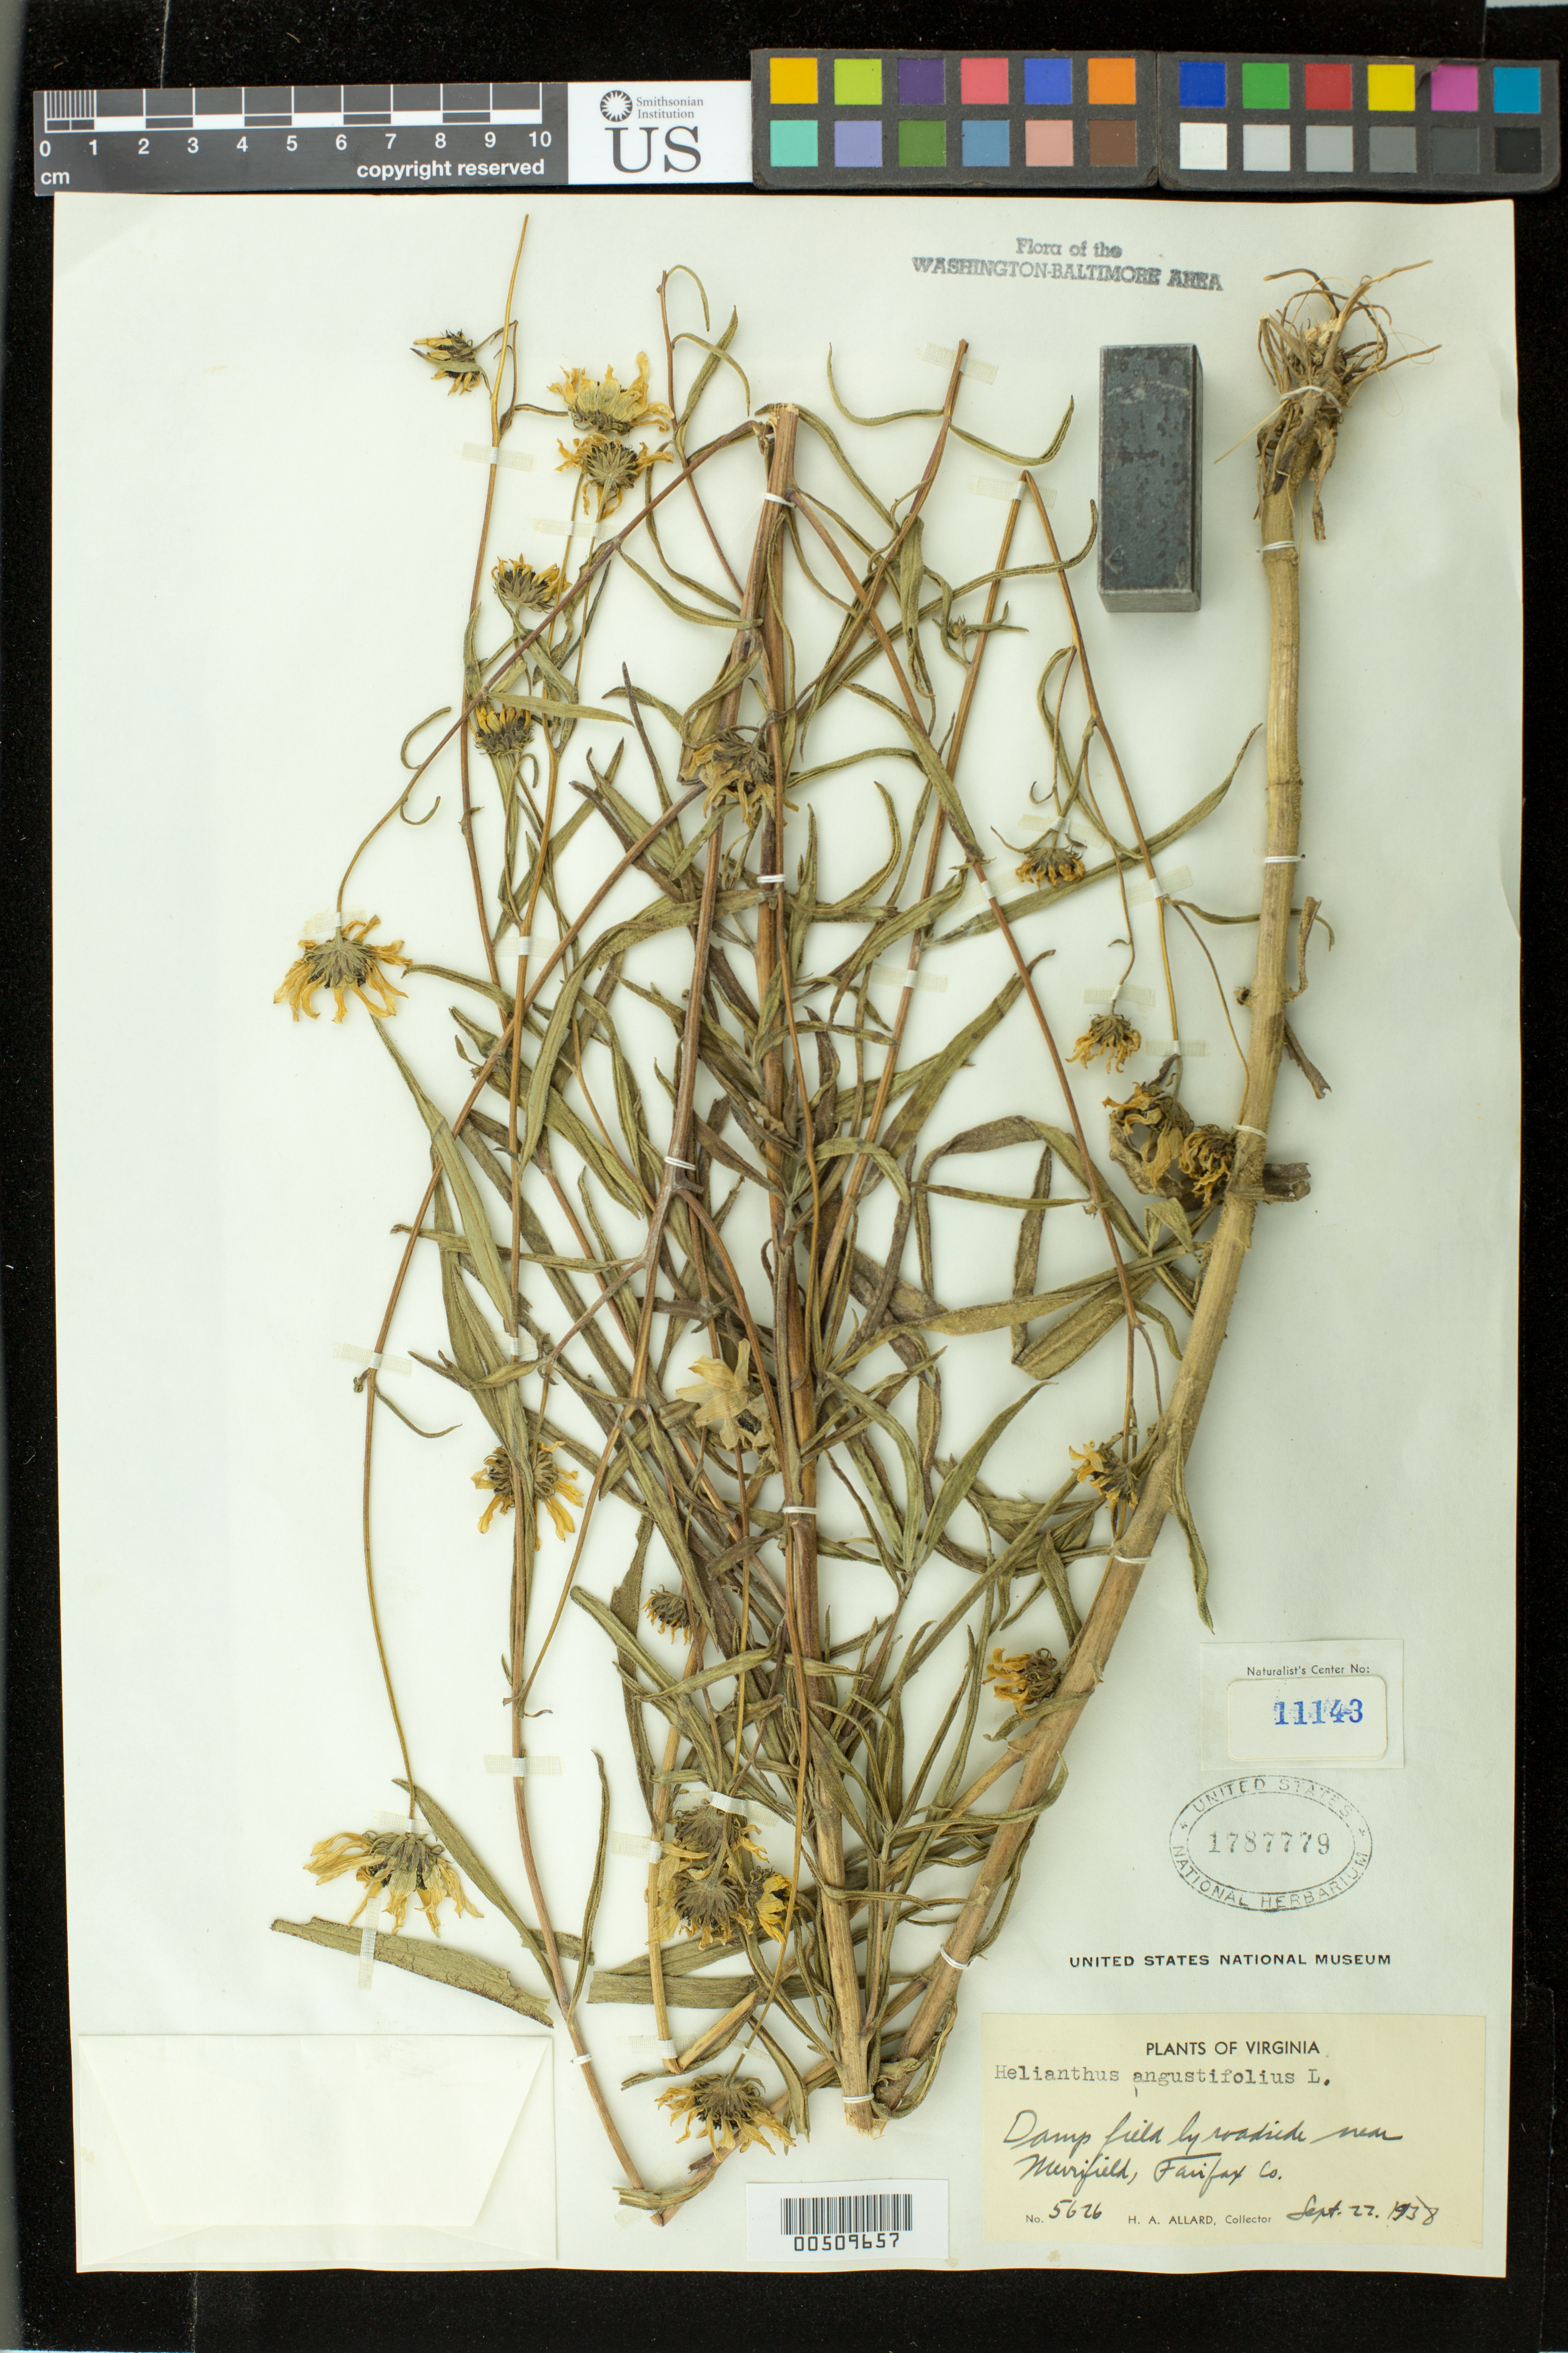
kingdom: Plantae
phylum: Tracheophyta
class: Magnoliopsida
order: Asterales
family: Asteraceae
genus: Helianthus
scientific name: Helianthus angustifolius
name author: L.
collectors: H. A. Allard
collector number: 5626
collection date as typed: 22 Sep 1938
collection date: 1938-09-22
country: United States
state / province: Virginia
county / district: Fairfax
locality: Merrifield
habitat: damp field by roadside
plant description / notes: Naturalists' Center #11143; Specimens returned from Naturalist Center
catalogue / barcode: US 1787779